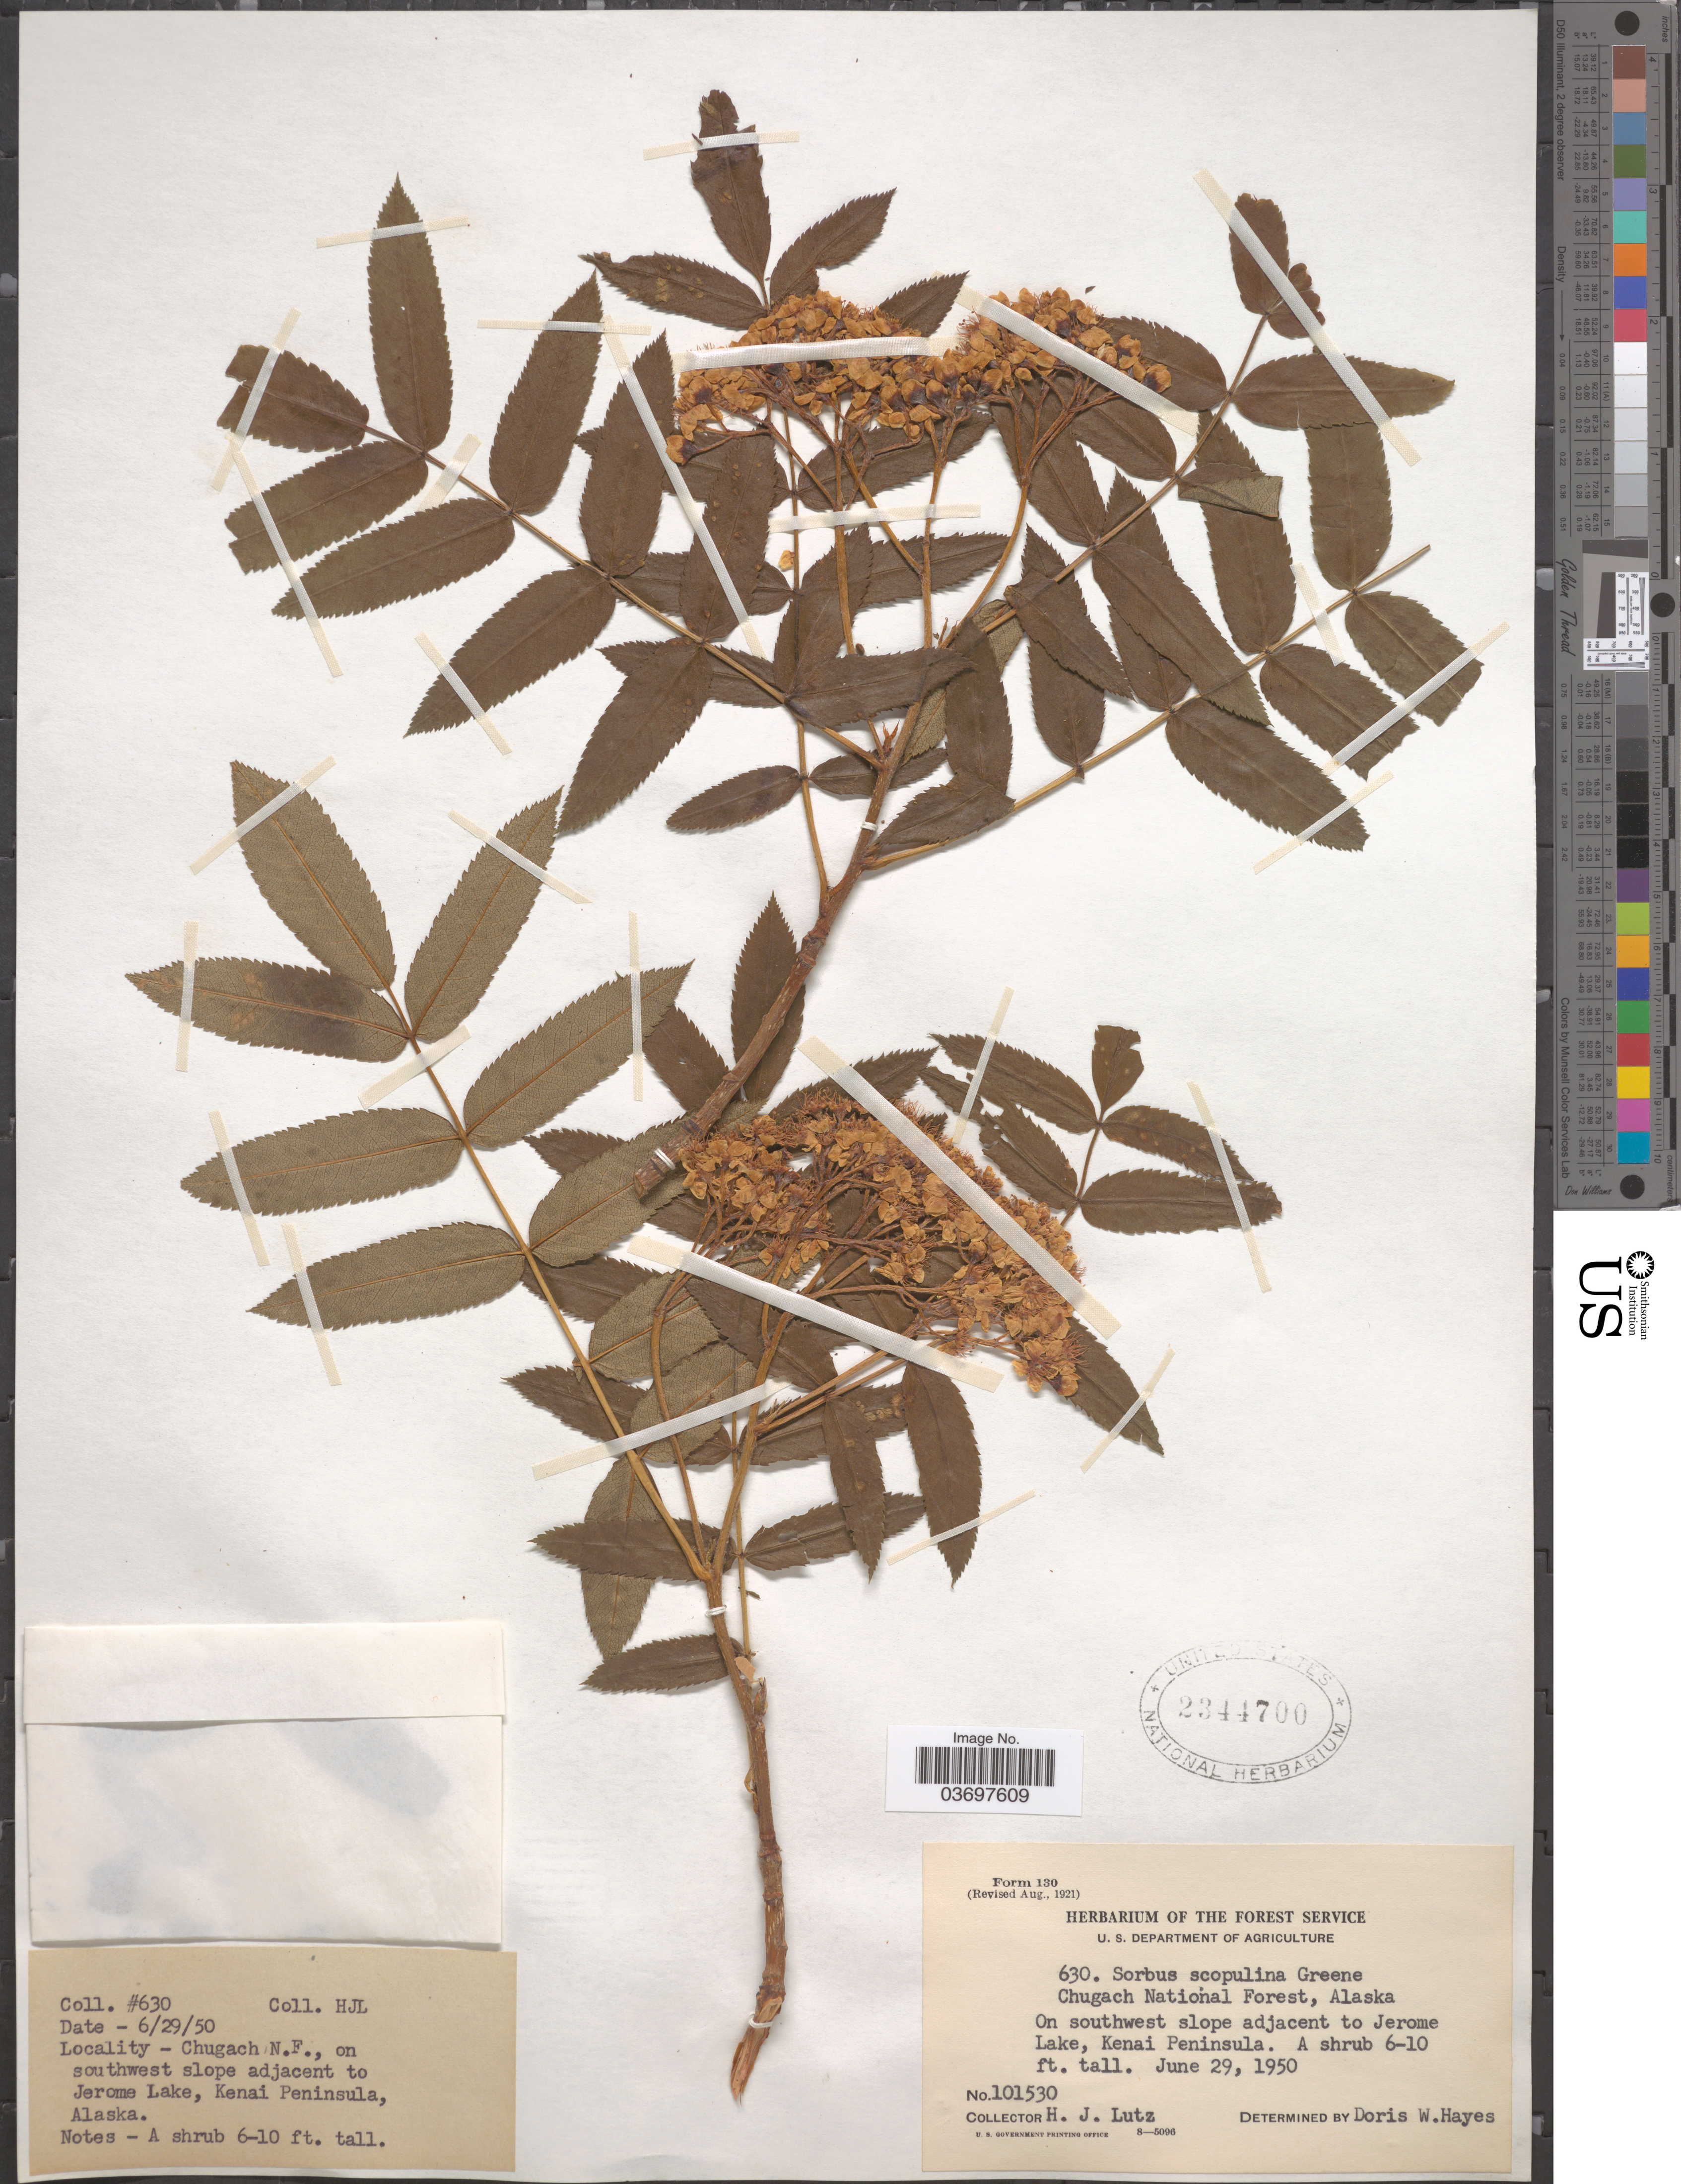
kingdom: Plantae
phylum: Tracheophyta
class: Magnoliopsida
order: Rosales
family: Rosaceae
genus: Sorbus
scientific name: Sorbus scopulina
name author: Greene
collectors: H. J. Lutz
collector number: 630/101530?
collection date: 1950-06-29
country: United States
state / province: Alaska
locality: Chugach National Forest. On southwest slope adjacent to Jerome Lake, Kenai Peninsula.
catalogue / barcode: US 2344700